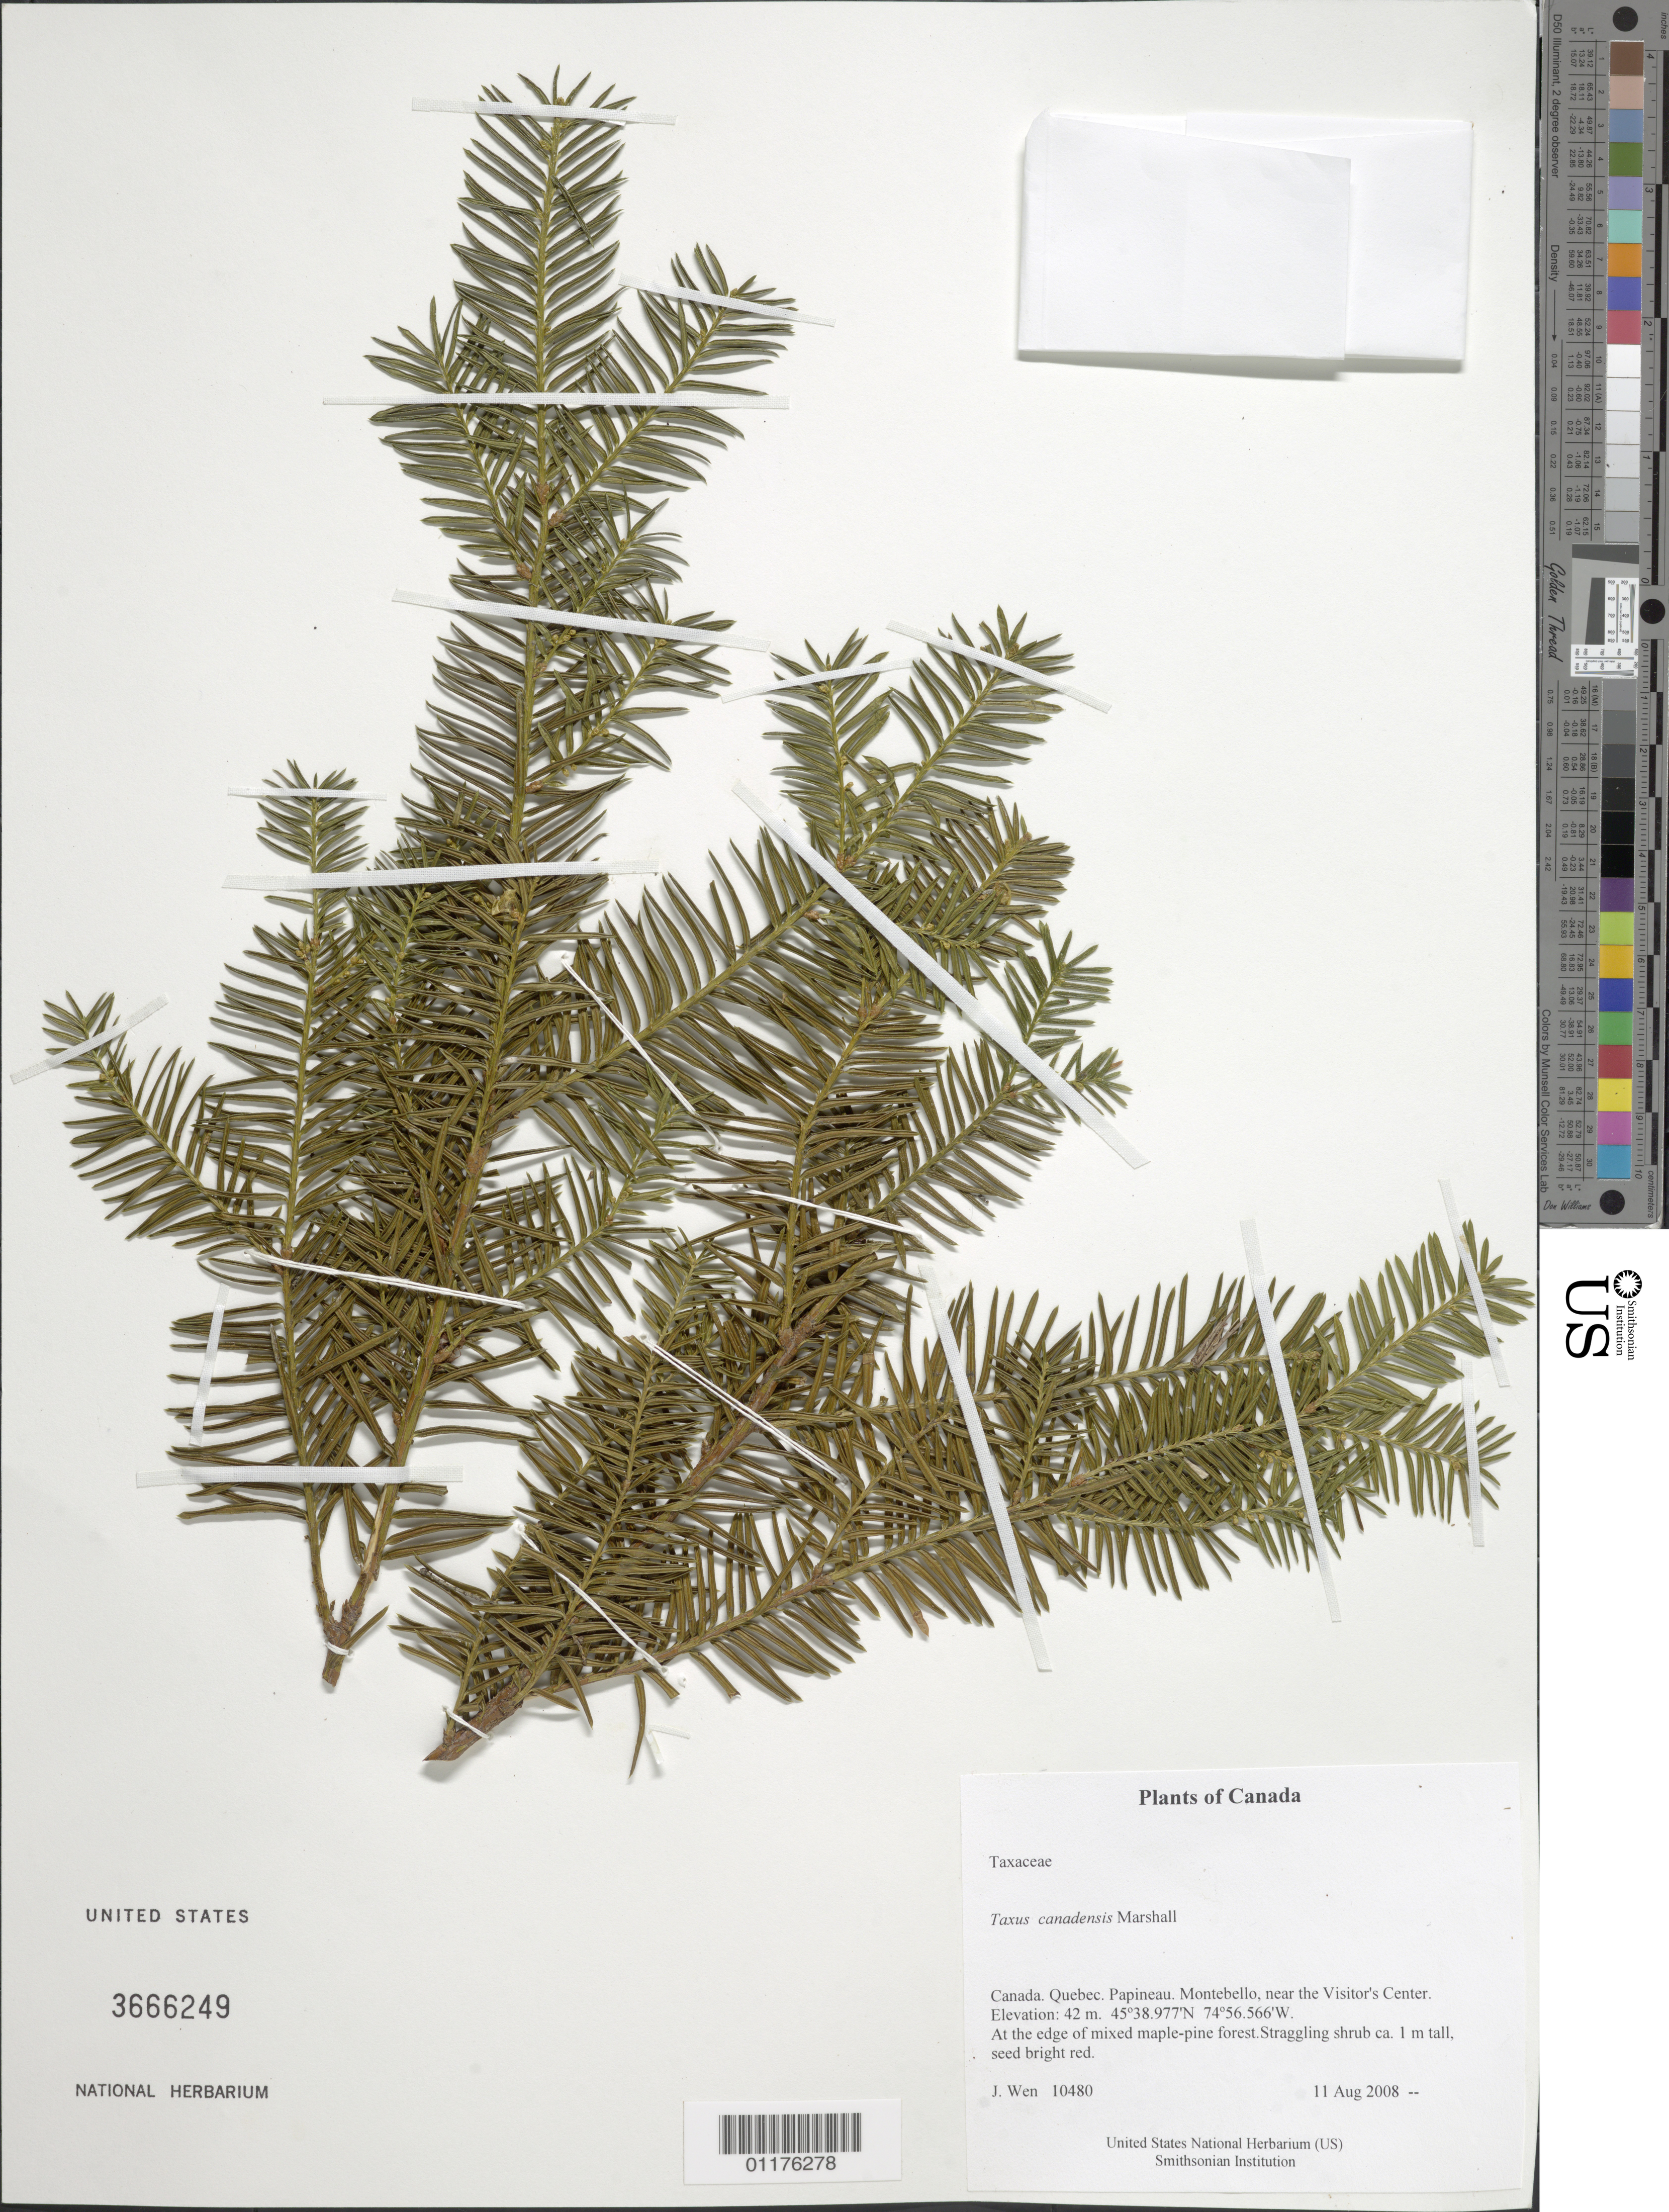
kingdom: Plantae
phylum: Tracheophyta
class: Pinopsida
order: Pinales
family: Taxaceae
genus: Taxus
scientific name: Taxus canadensis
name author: Marshall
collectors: J. Wen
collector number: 10480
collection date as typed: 11 Aug 2008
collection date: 2008-08-11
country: Canada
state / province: Quebec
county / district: Papineau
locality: Montebello, near the Visitor's Center.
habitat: At the edge of mixed maple-pine forest.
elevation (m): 42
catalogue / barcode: US 3666249